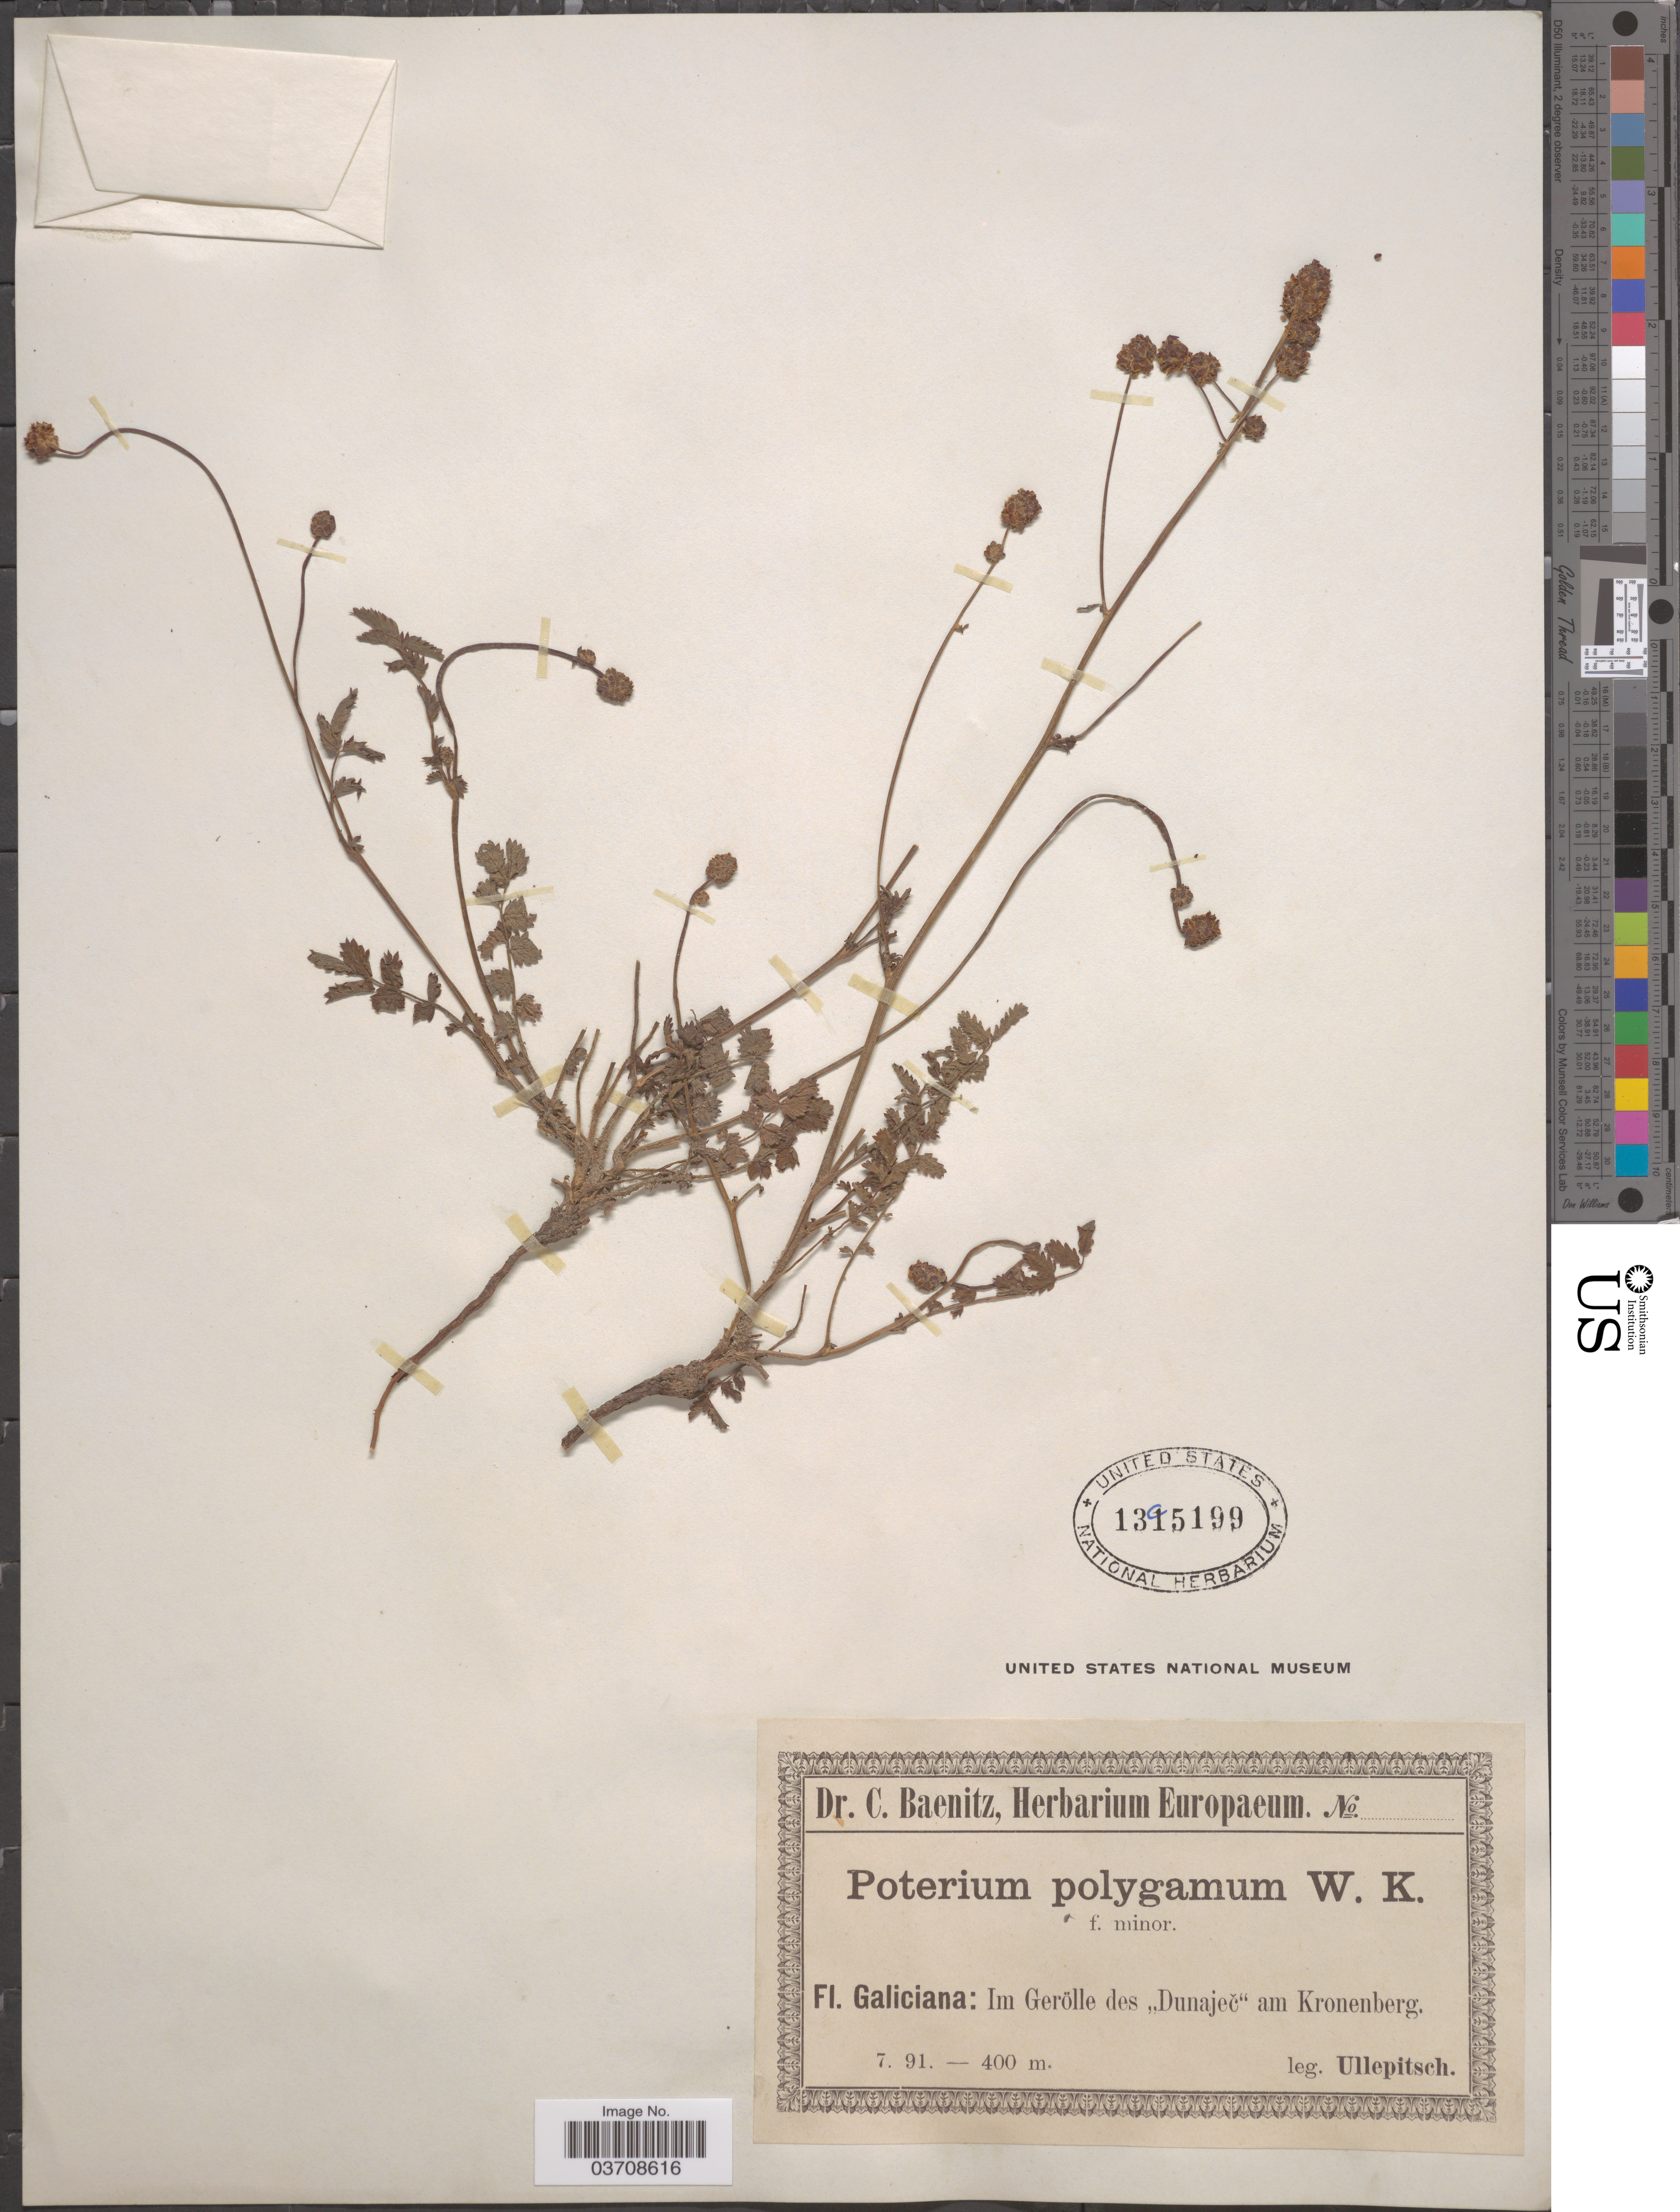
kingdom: Plantae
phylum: Tracheophyta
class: Magnoliopsida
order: Rosales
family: Rosaceae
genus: Sanguisorba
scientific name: Sanguisorba minor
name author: Scop.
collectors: Ullepitsch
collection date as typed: Transcribed d/m/y: /7/91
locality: Galiciana: Im Gerölle des "Dunaječ" am Kronenberg.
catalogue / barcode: US 1395199